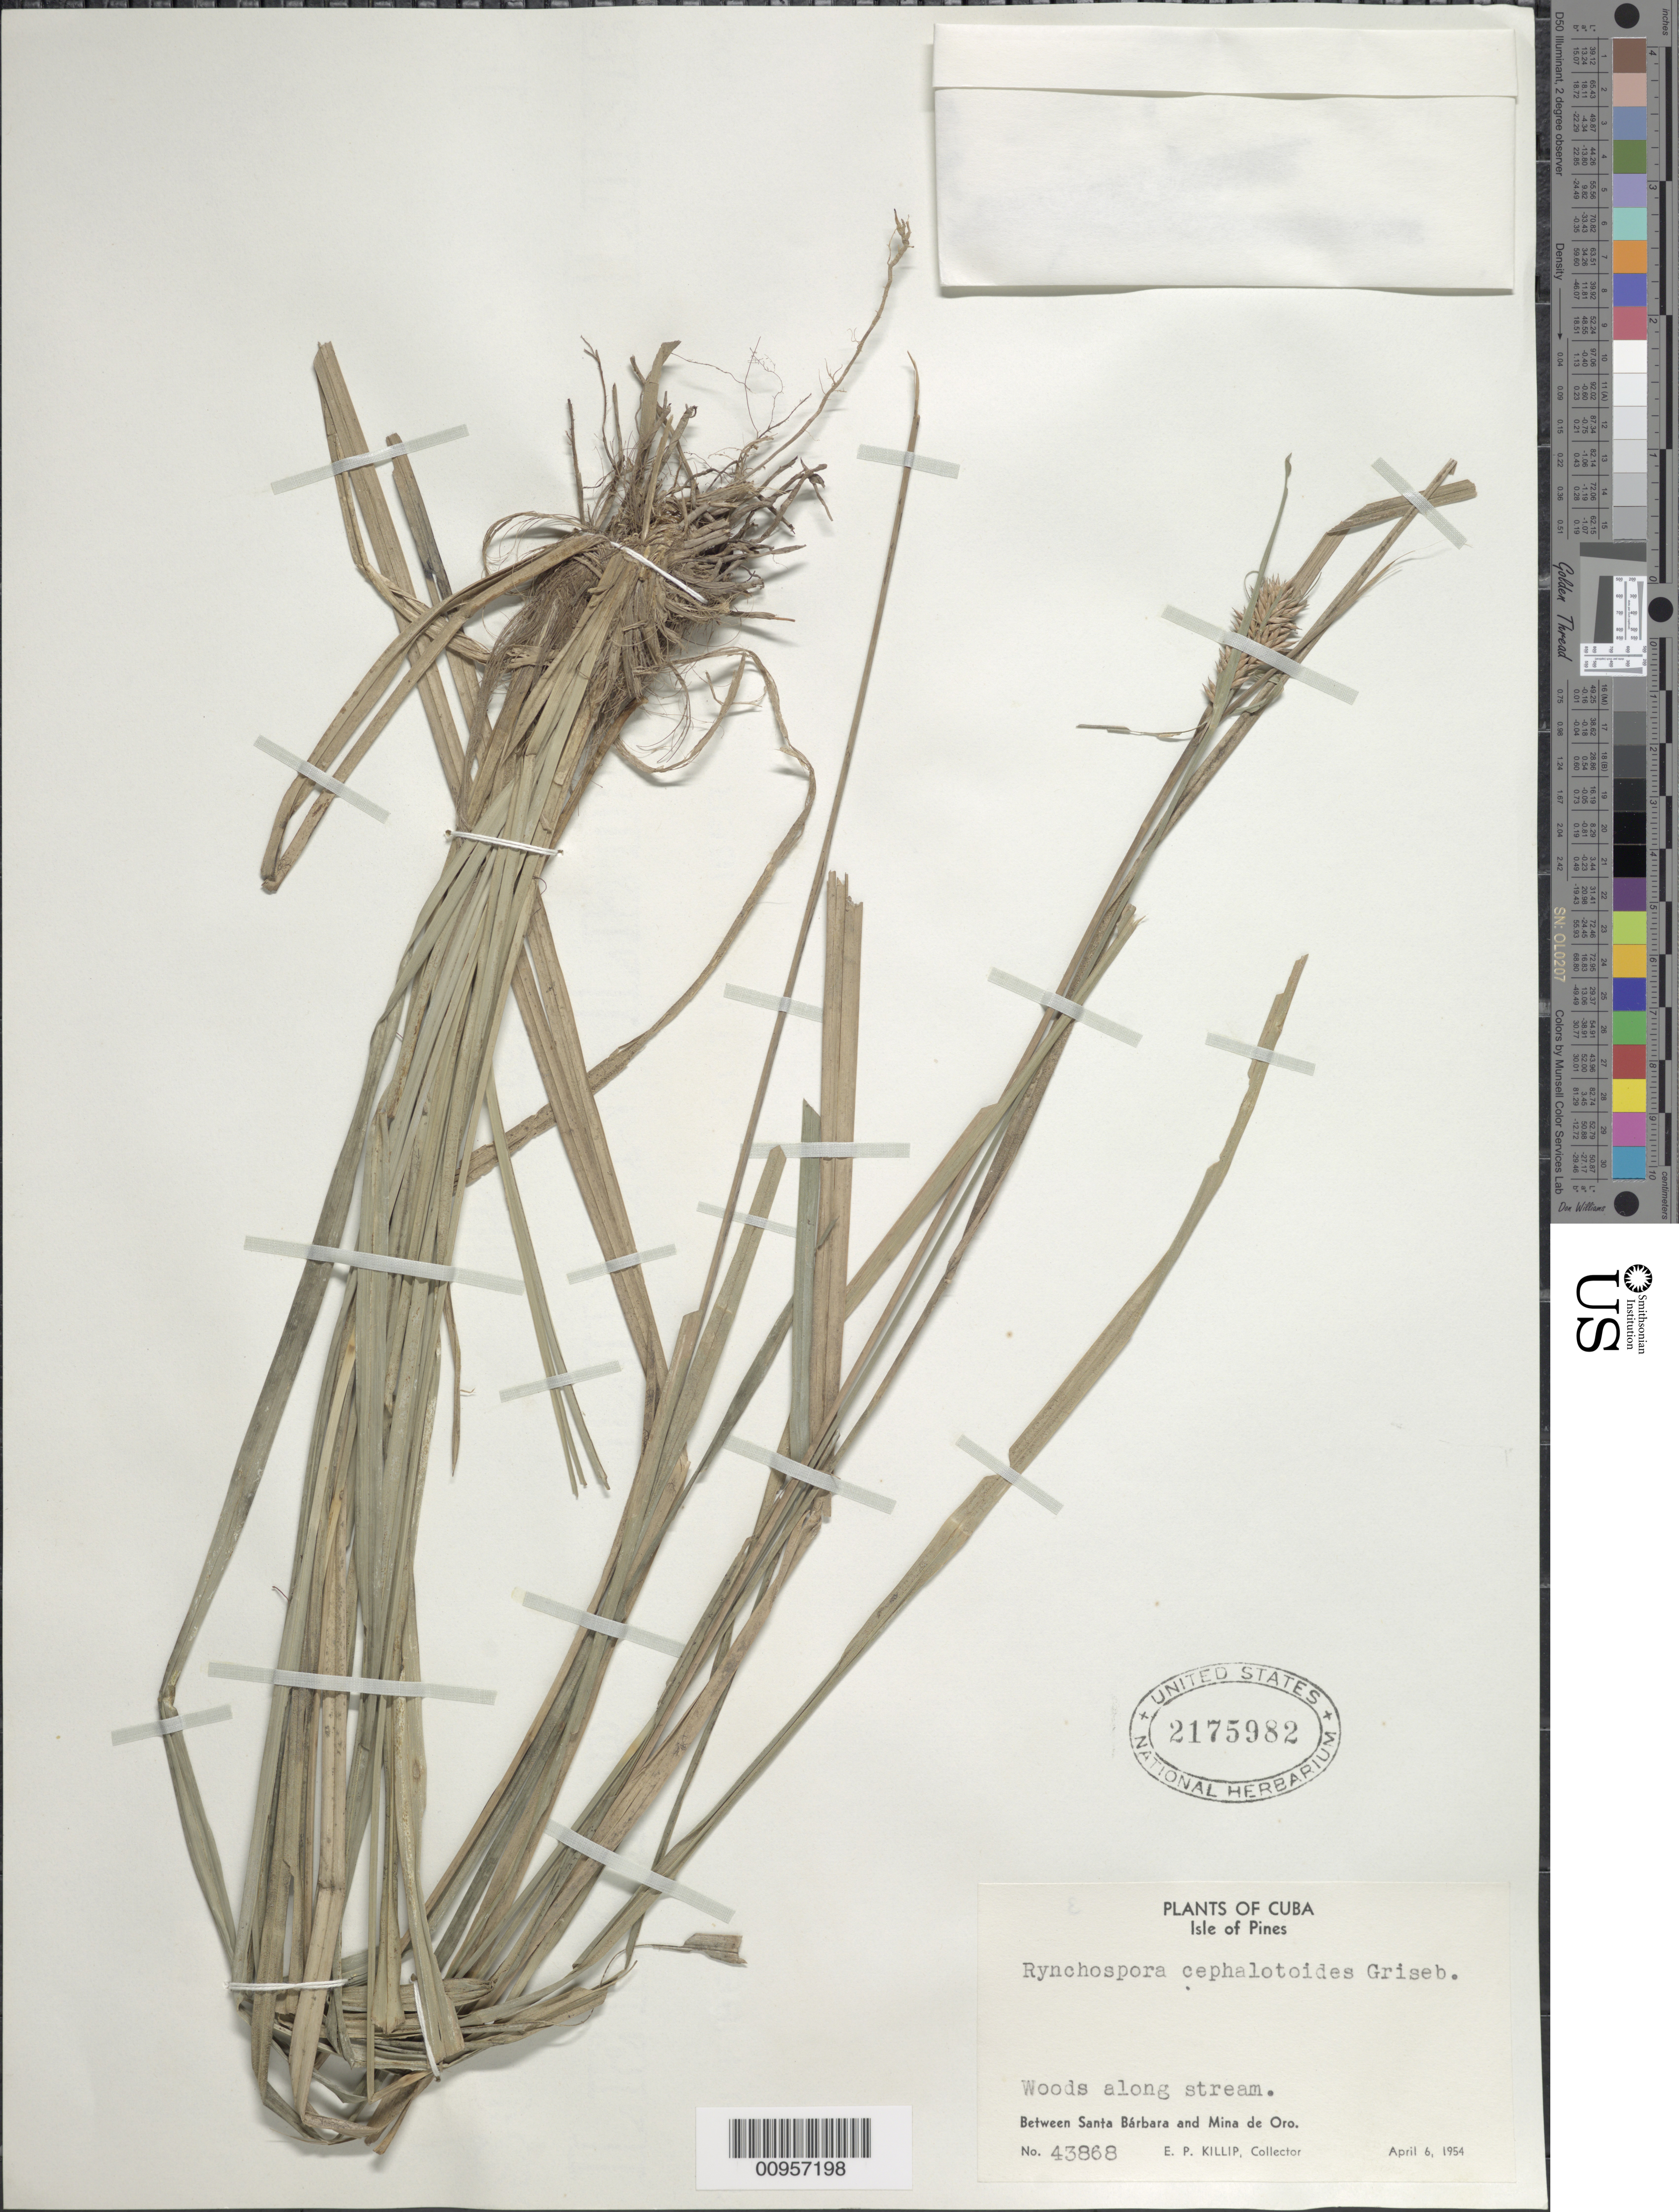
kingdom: Plantae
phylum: Tracheophyta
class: Liliopsida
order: Poales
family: Cyperaceae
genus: Rhynchospora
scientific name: Rhynchospora cephalotoides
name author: Griseb.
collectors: E. P. Killip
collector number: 43868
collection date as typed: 06 Apr 1954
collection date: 1954-04-06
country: Cuba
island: Isla de la Juventud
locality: Isle of Pines, between Santa Bárbara and Mina de Oro, woods along stream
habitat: Woods along stream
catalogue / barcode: US 2175982